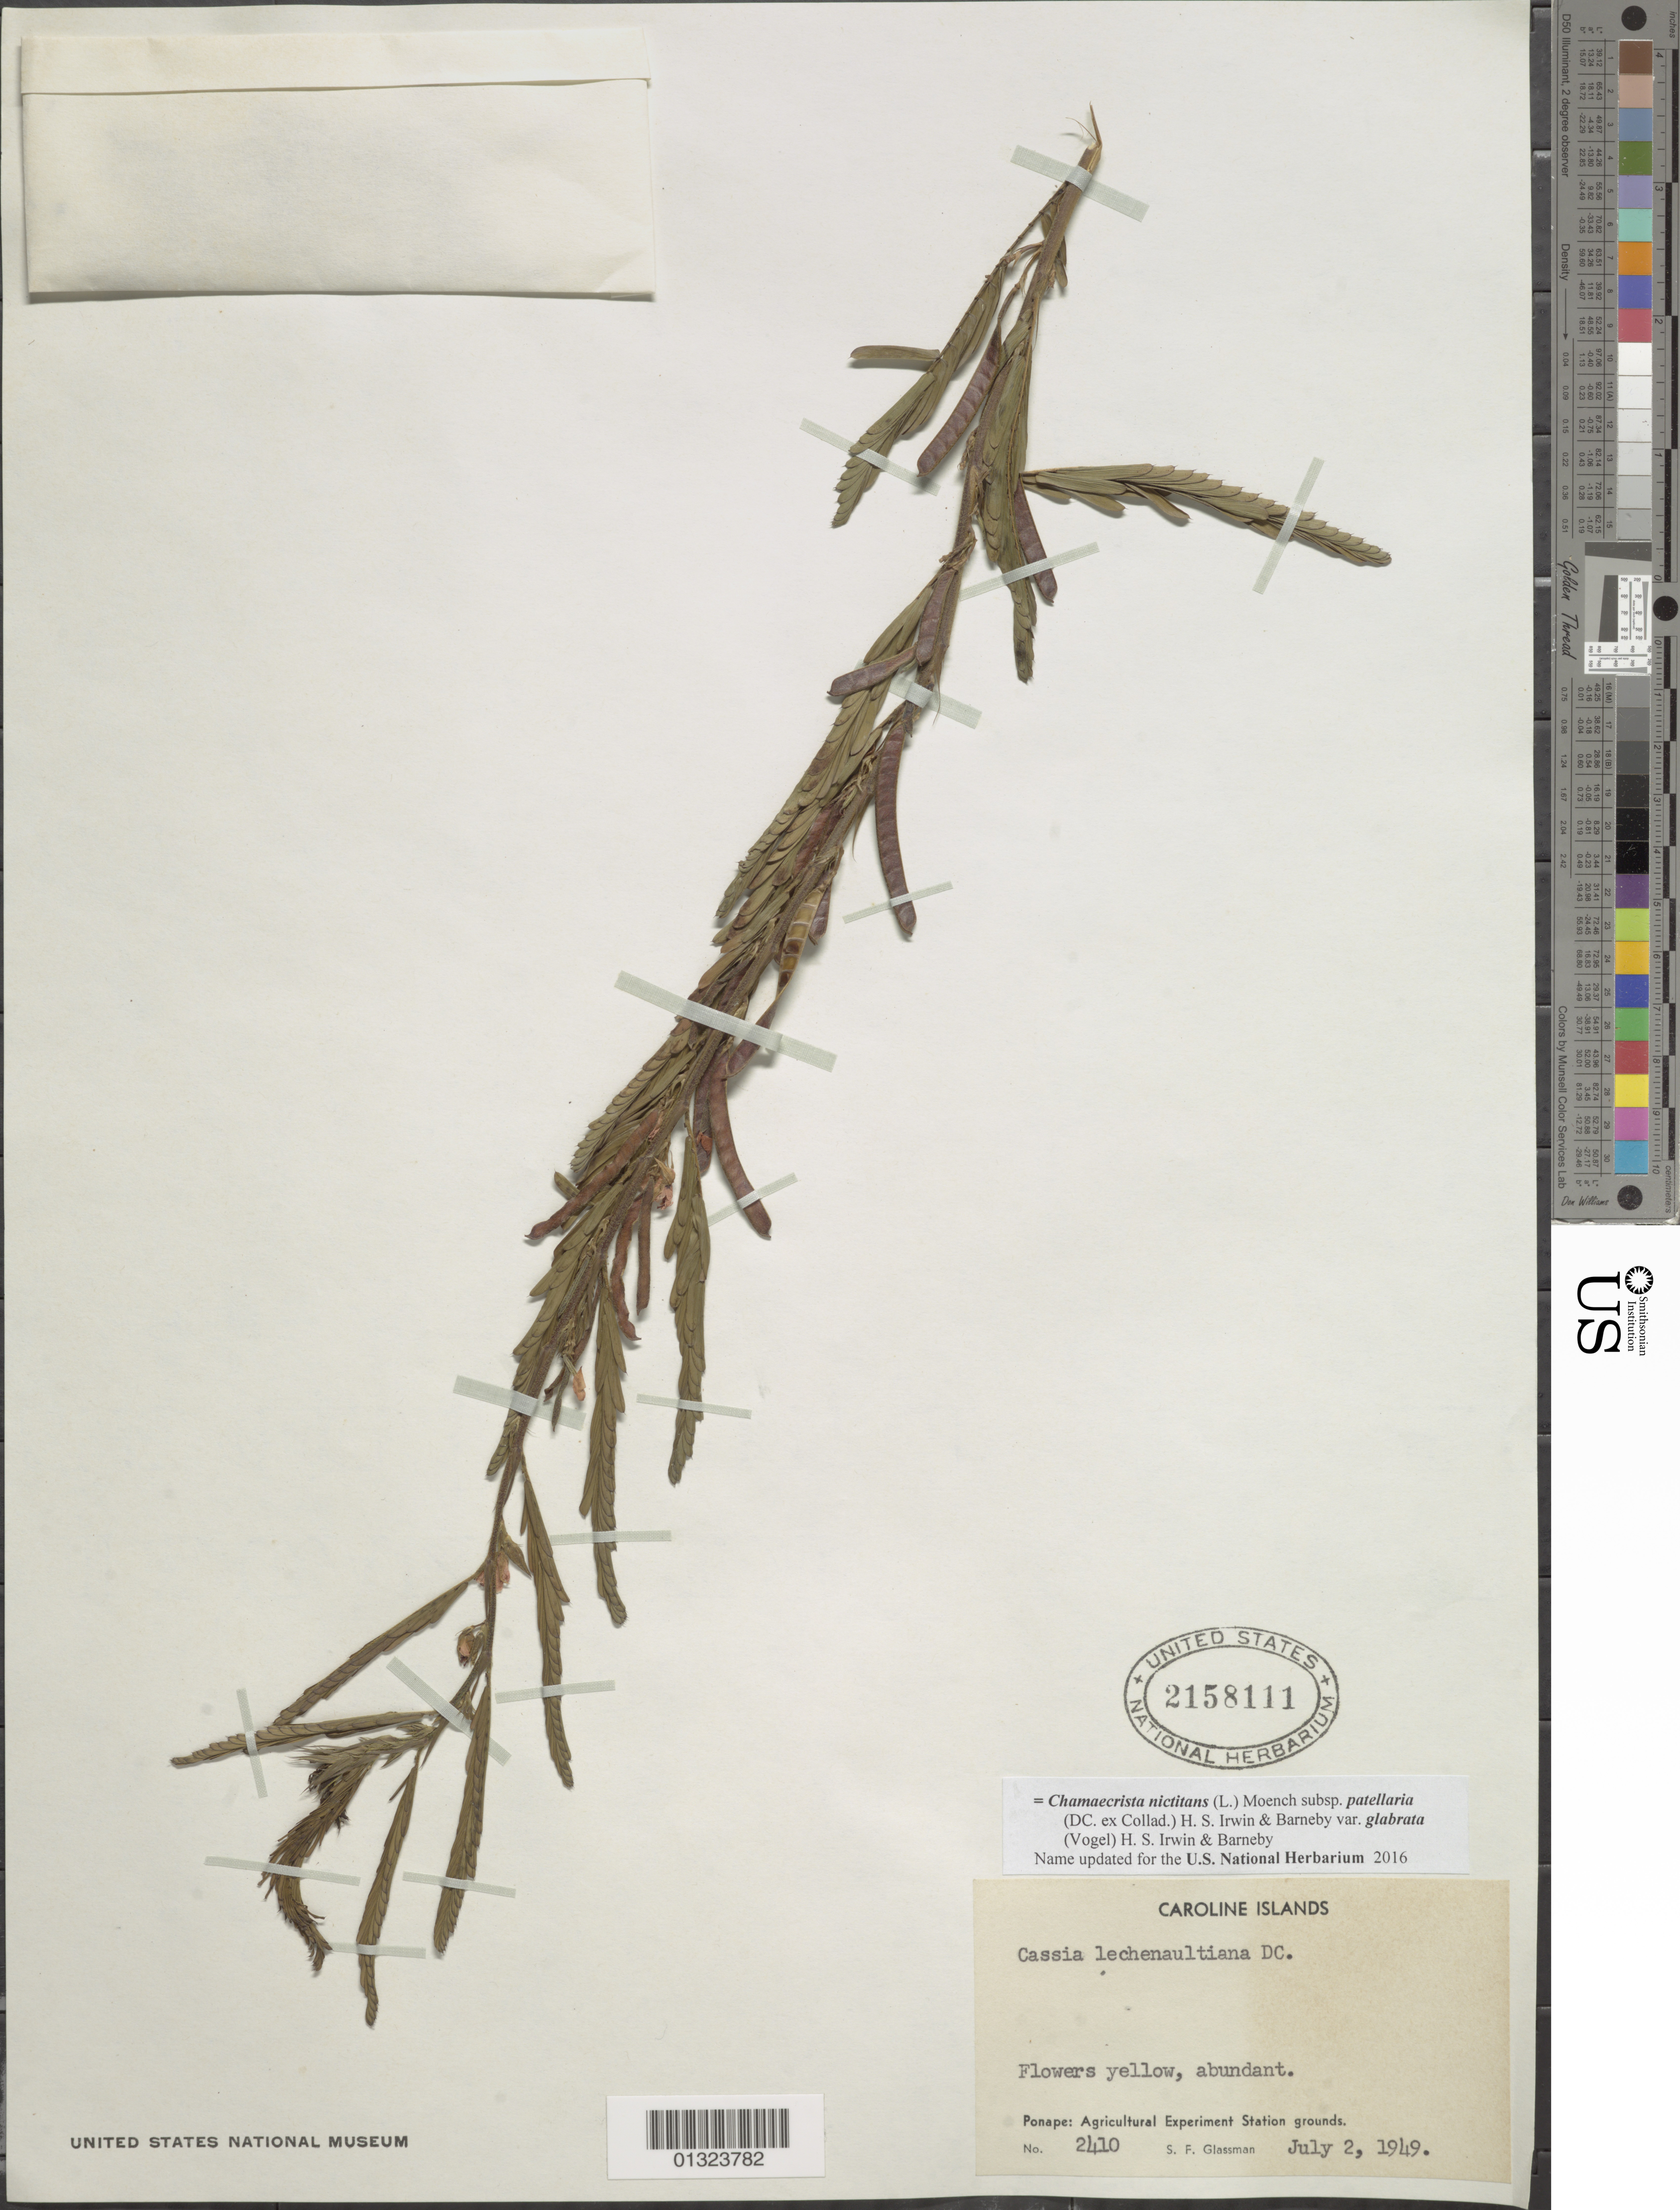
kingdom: Plantae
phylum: Tracheophyta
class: Magnoliopsida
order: Fabales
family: Fabaceae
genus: Chamaecrista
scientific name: Chamaecrista nictitans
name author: (L.) Moench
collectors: S. F. Glassman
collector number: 2410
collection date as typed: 02 Jul 1949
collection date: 1949-07-02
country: Micronesia, Federated States of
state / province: Pohnpei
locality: Agricultural experiment station grounds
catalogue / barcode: US 2458111